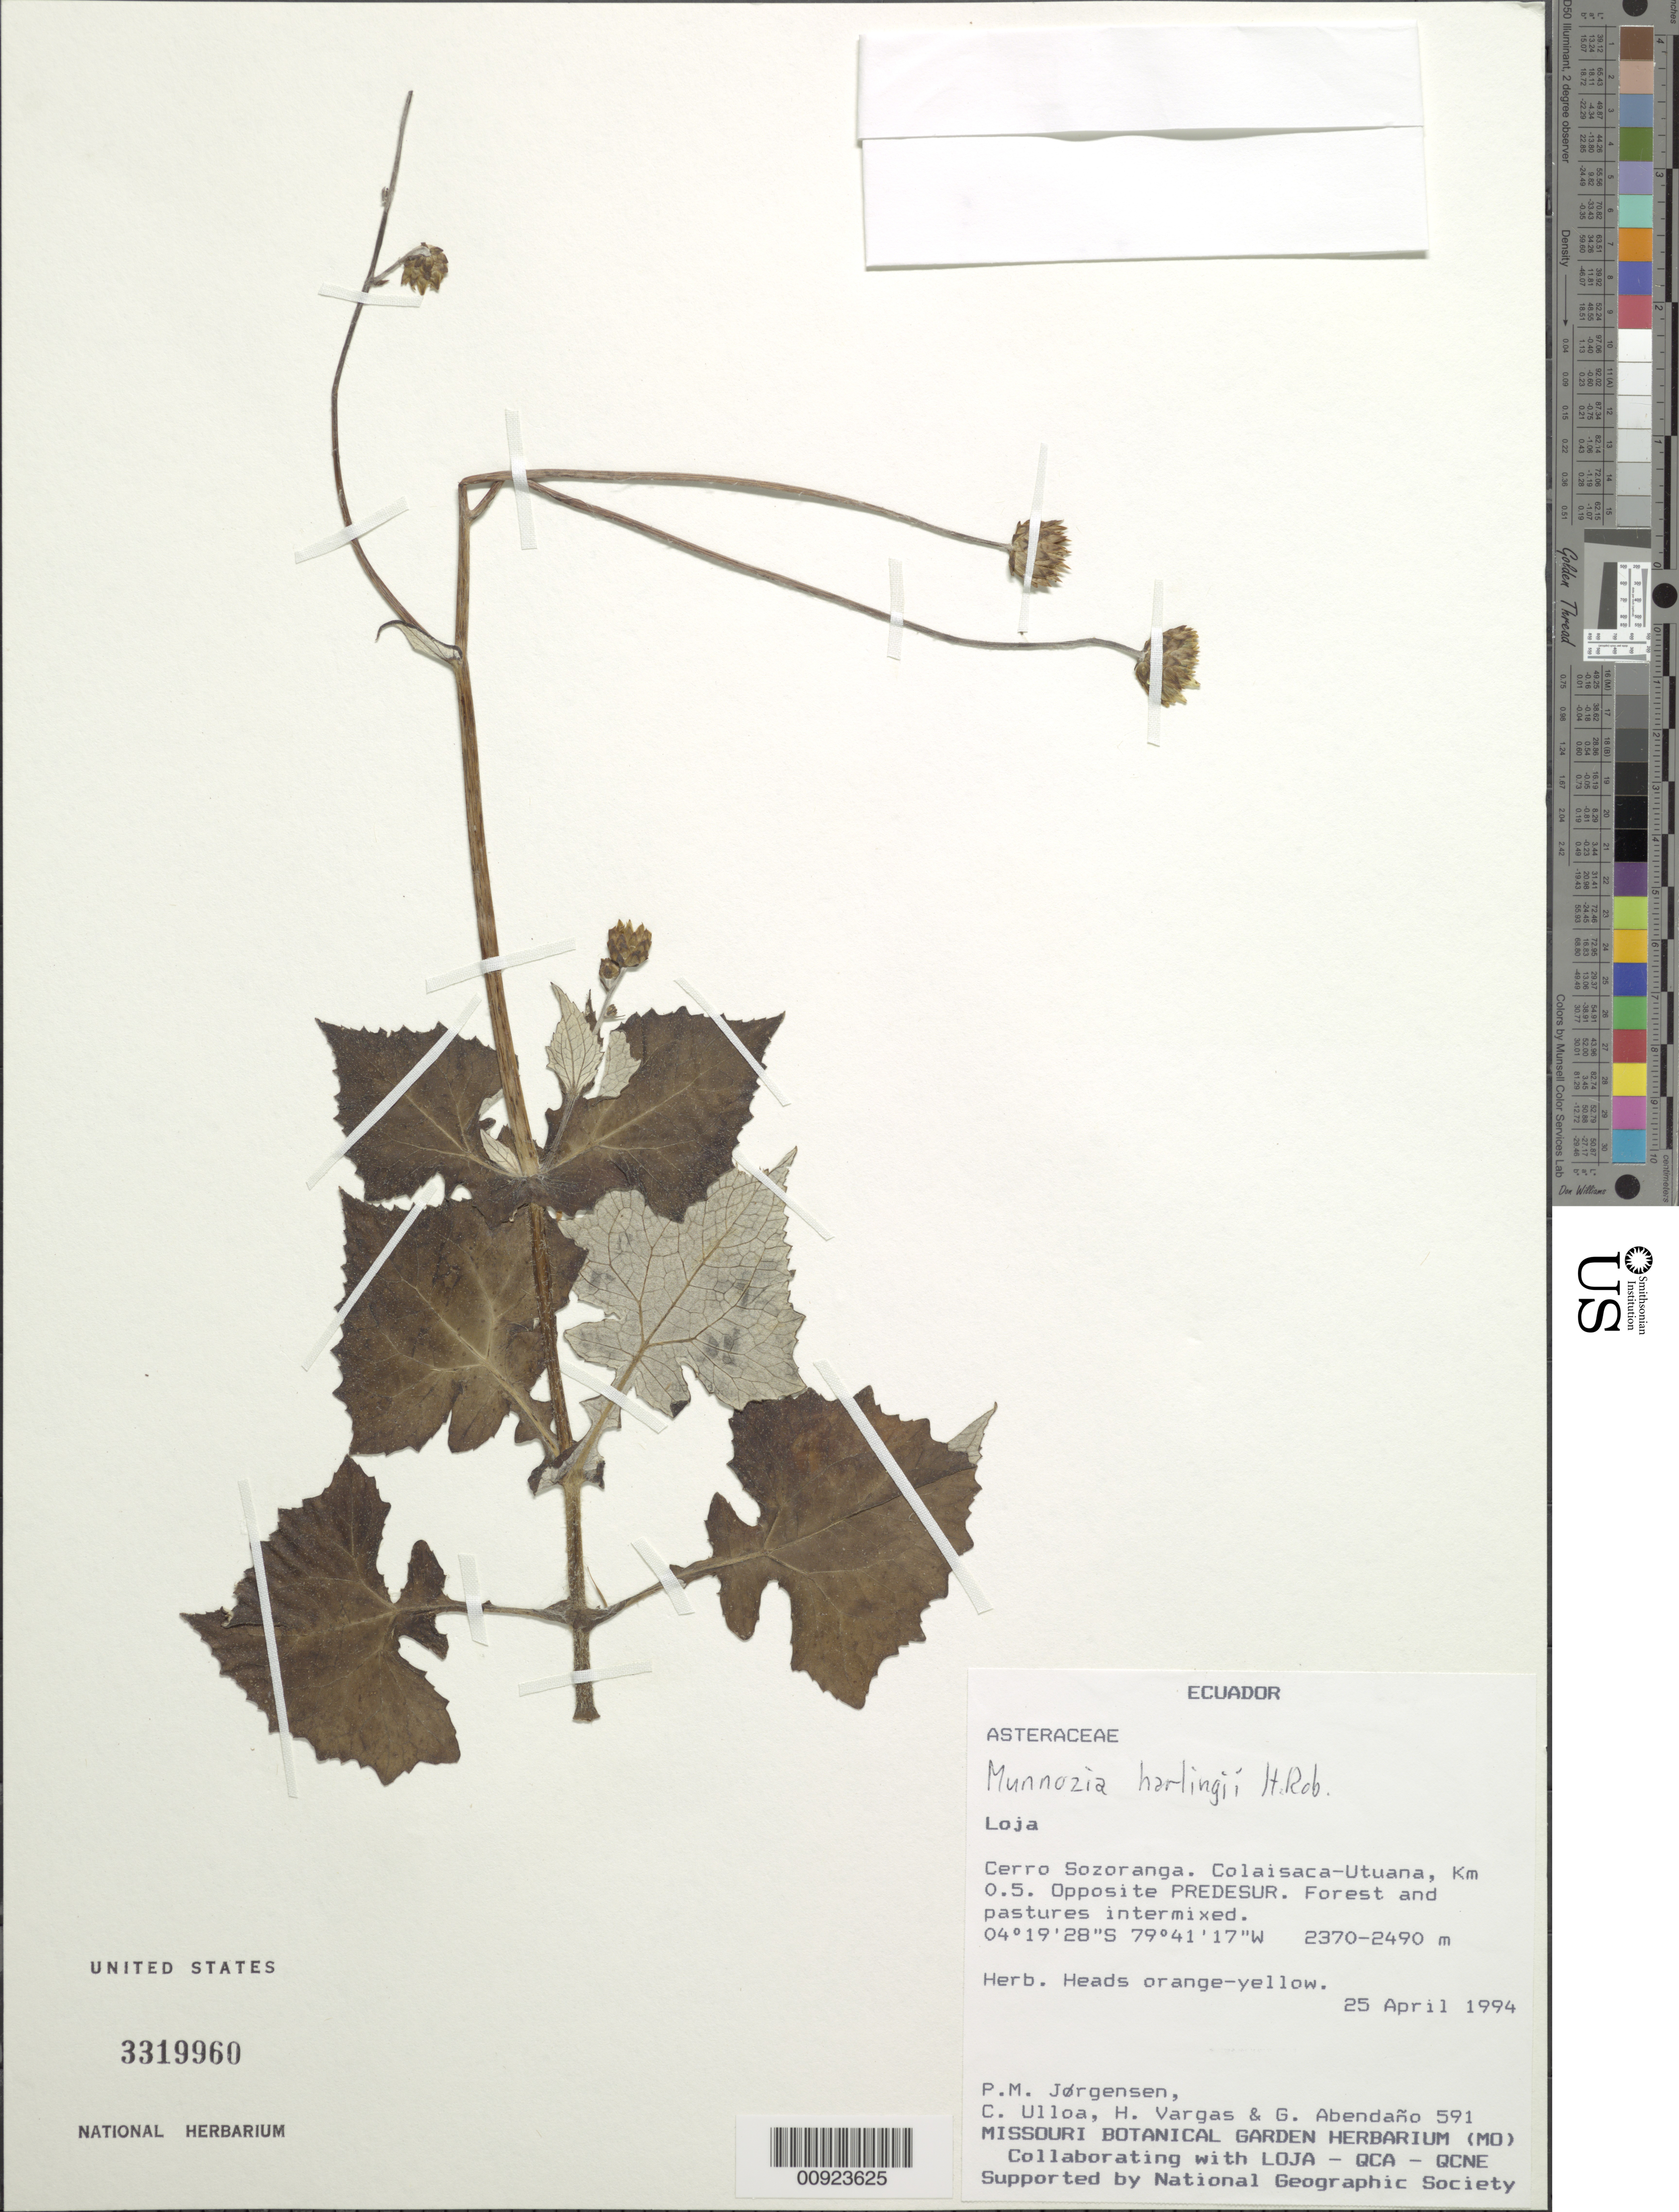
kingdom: Plantae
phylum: Tracheophyta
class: Magnoliopsida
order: Asterales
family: Asteraceae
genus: Munnozia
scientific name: Munnozia harlingii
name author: H. Rob.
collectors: P. Jørgensen, C. Ulloa, H. Vargas & G. Abendaño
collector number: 591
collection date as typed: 25 April 1994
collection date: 1994-04-25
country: Ecuador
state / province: Loja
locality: Cerro Sozoranga. Colaisaca - Utuana, km 0.5. Opposite PREDESUR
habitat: Forest and pastures intermixed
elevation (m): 2370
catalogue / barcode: US 3319960